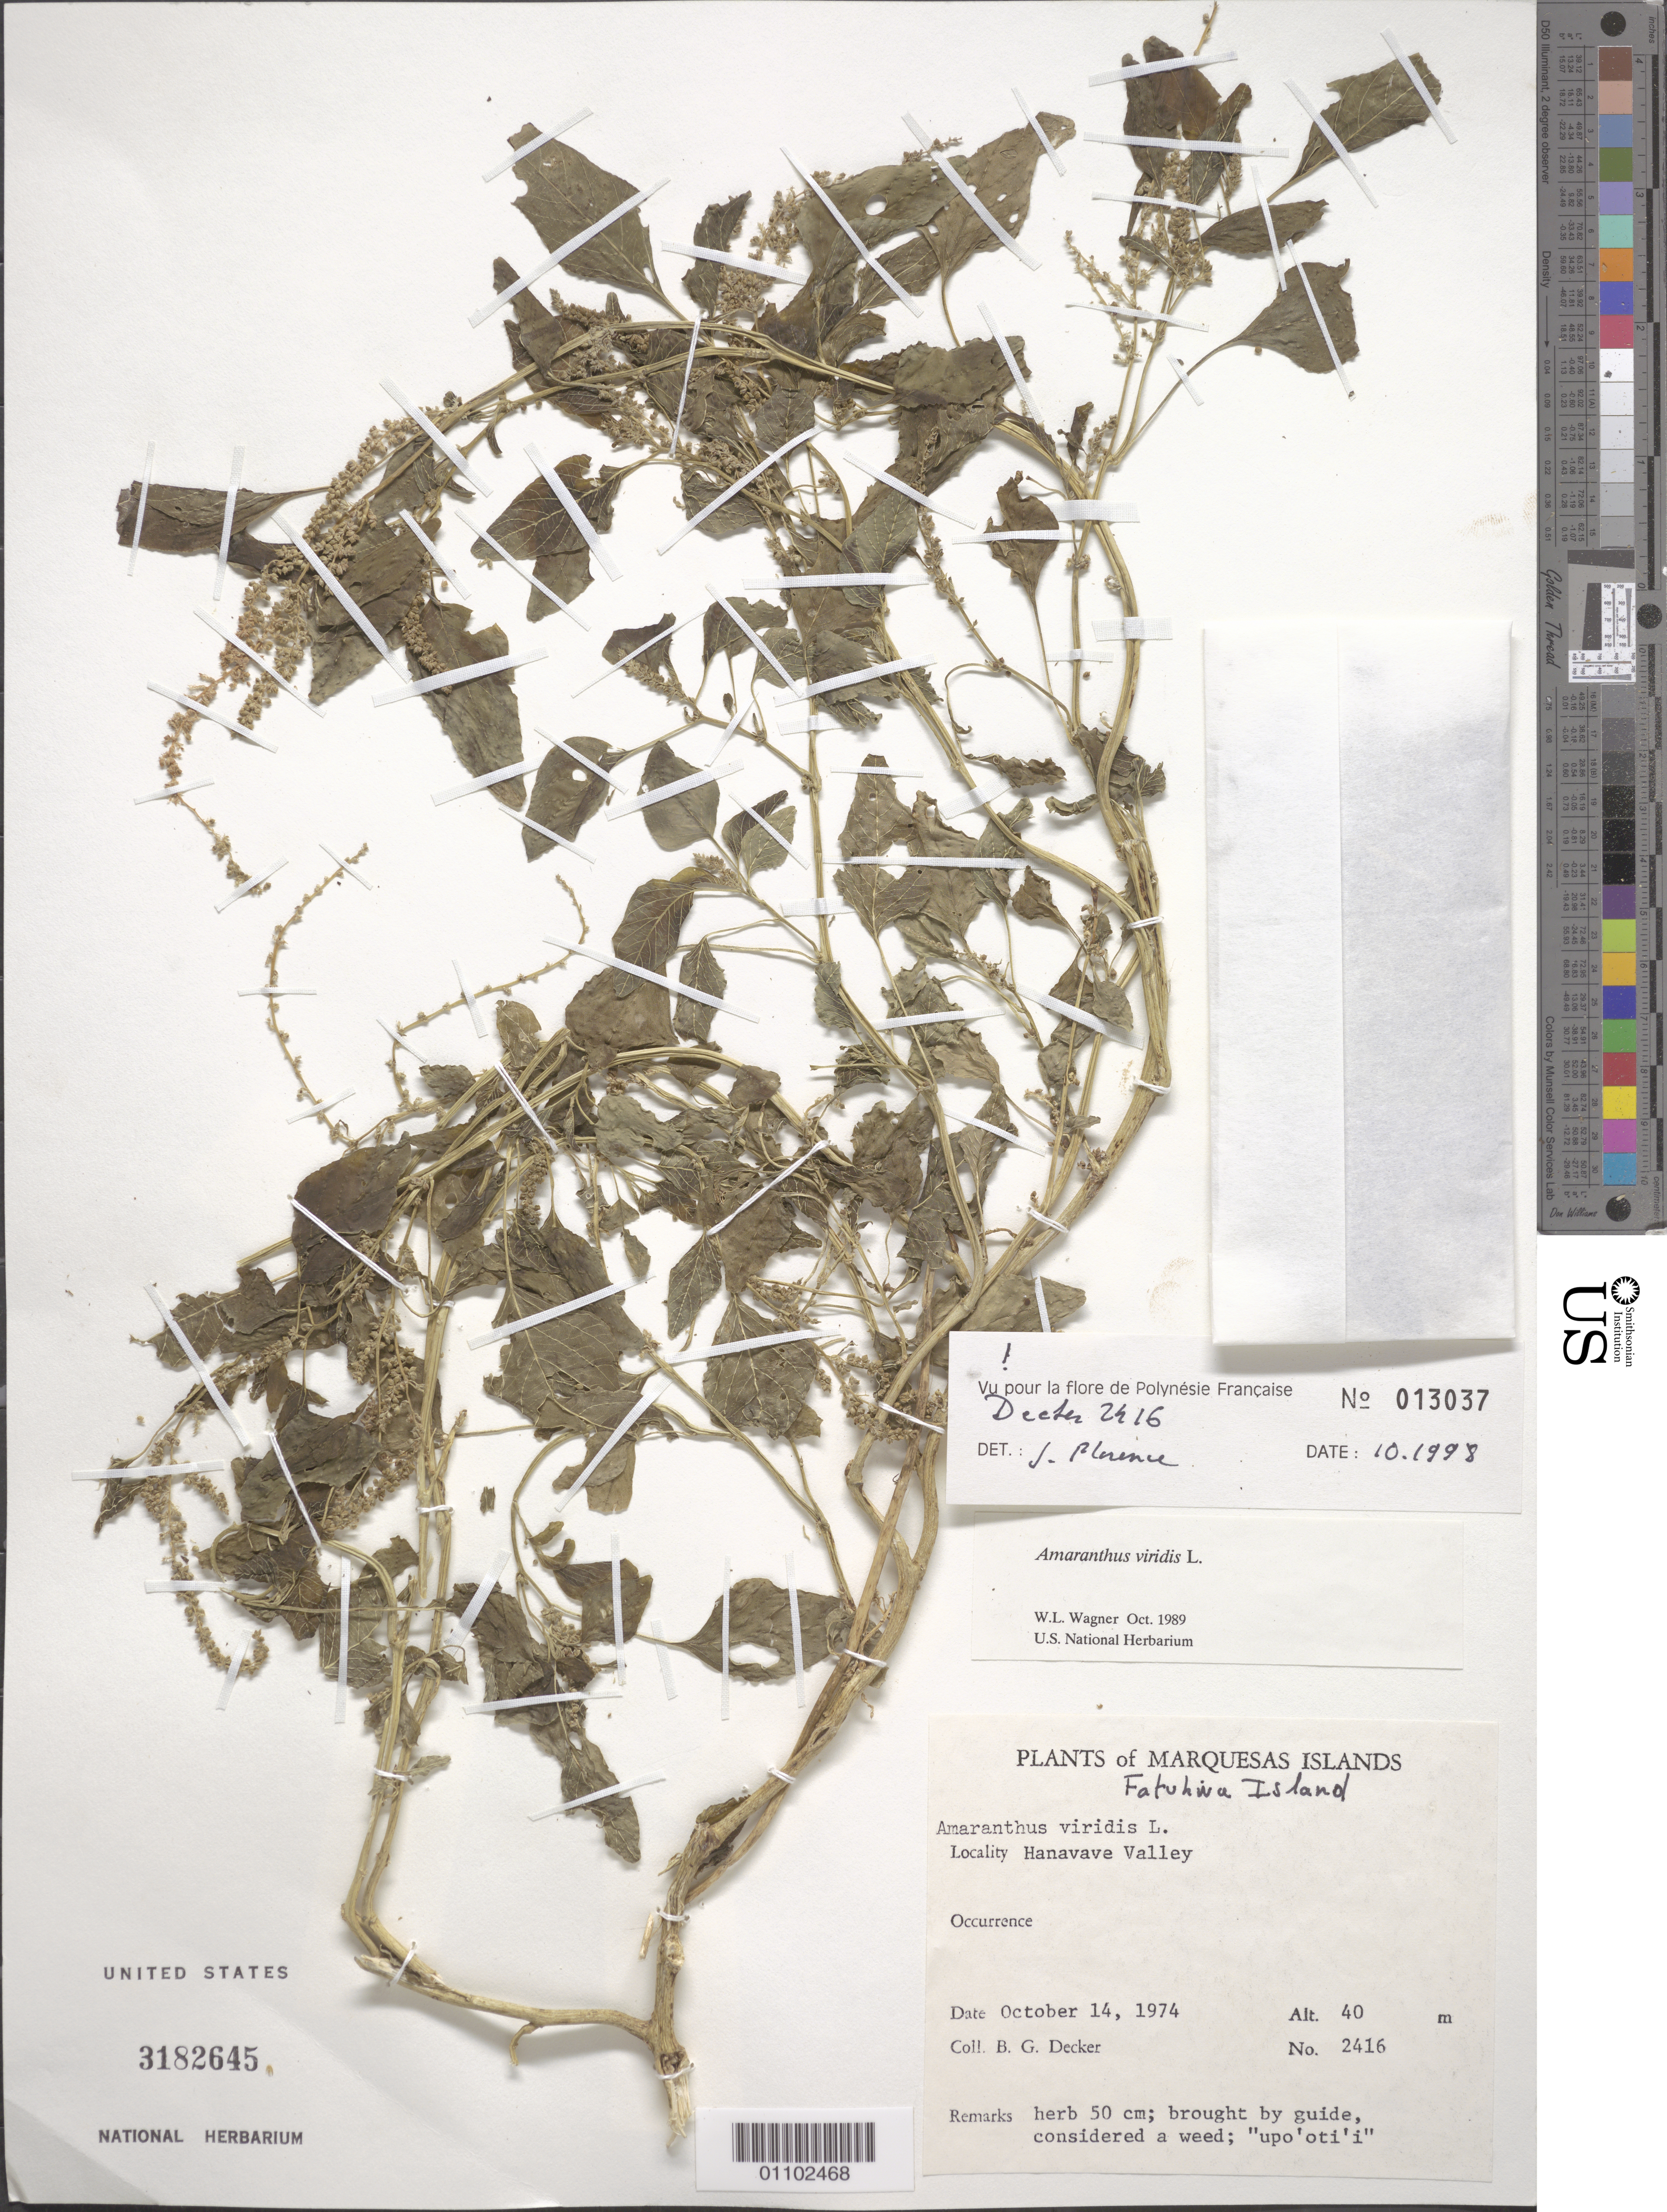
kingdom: Plantae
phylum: Tracheophyta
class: Magnoliopsida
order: Caryophyllales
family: Amaranthaceae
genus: Amaranthus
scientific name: Amaranthus viridis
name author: L.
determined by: Wagner, W. L., (BOT), Smithsonian Institution - National Museum of Natural History (UNITED STATES)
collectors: B. G. Decker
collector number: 2416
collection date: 1974-10-14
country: French Polynesia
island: Fatu Hiva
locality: Hanavave Valley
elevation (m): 40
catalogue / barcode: US 3182645